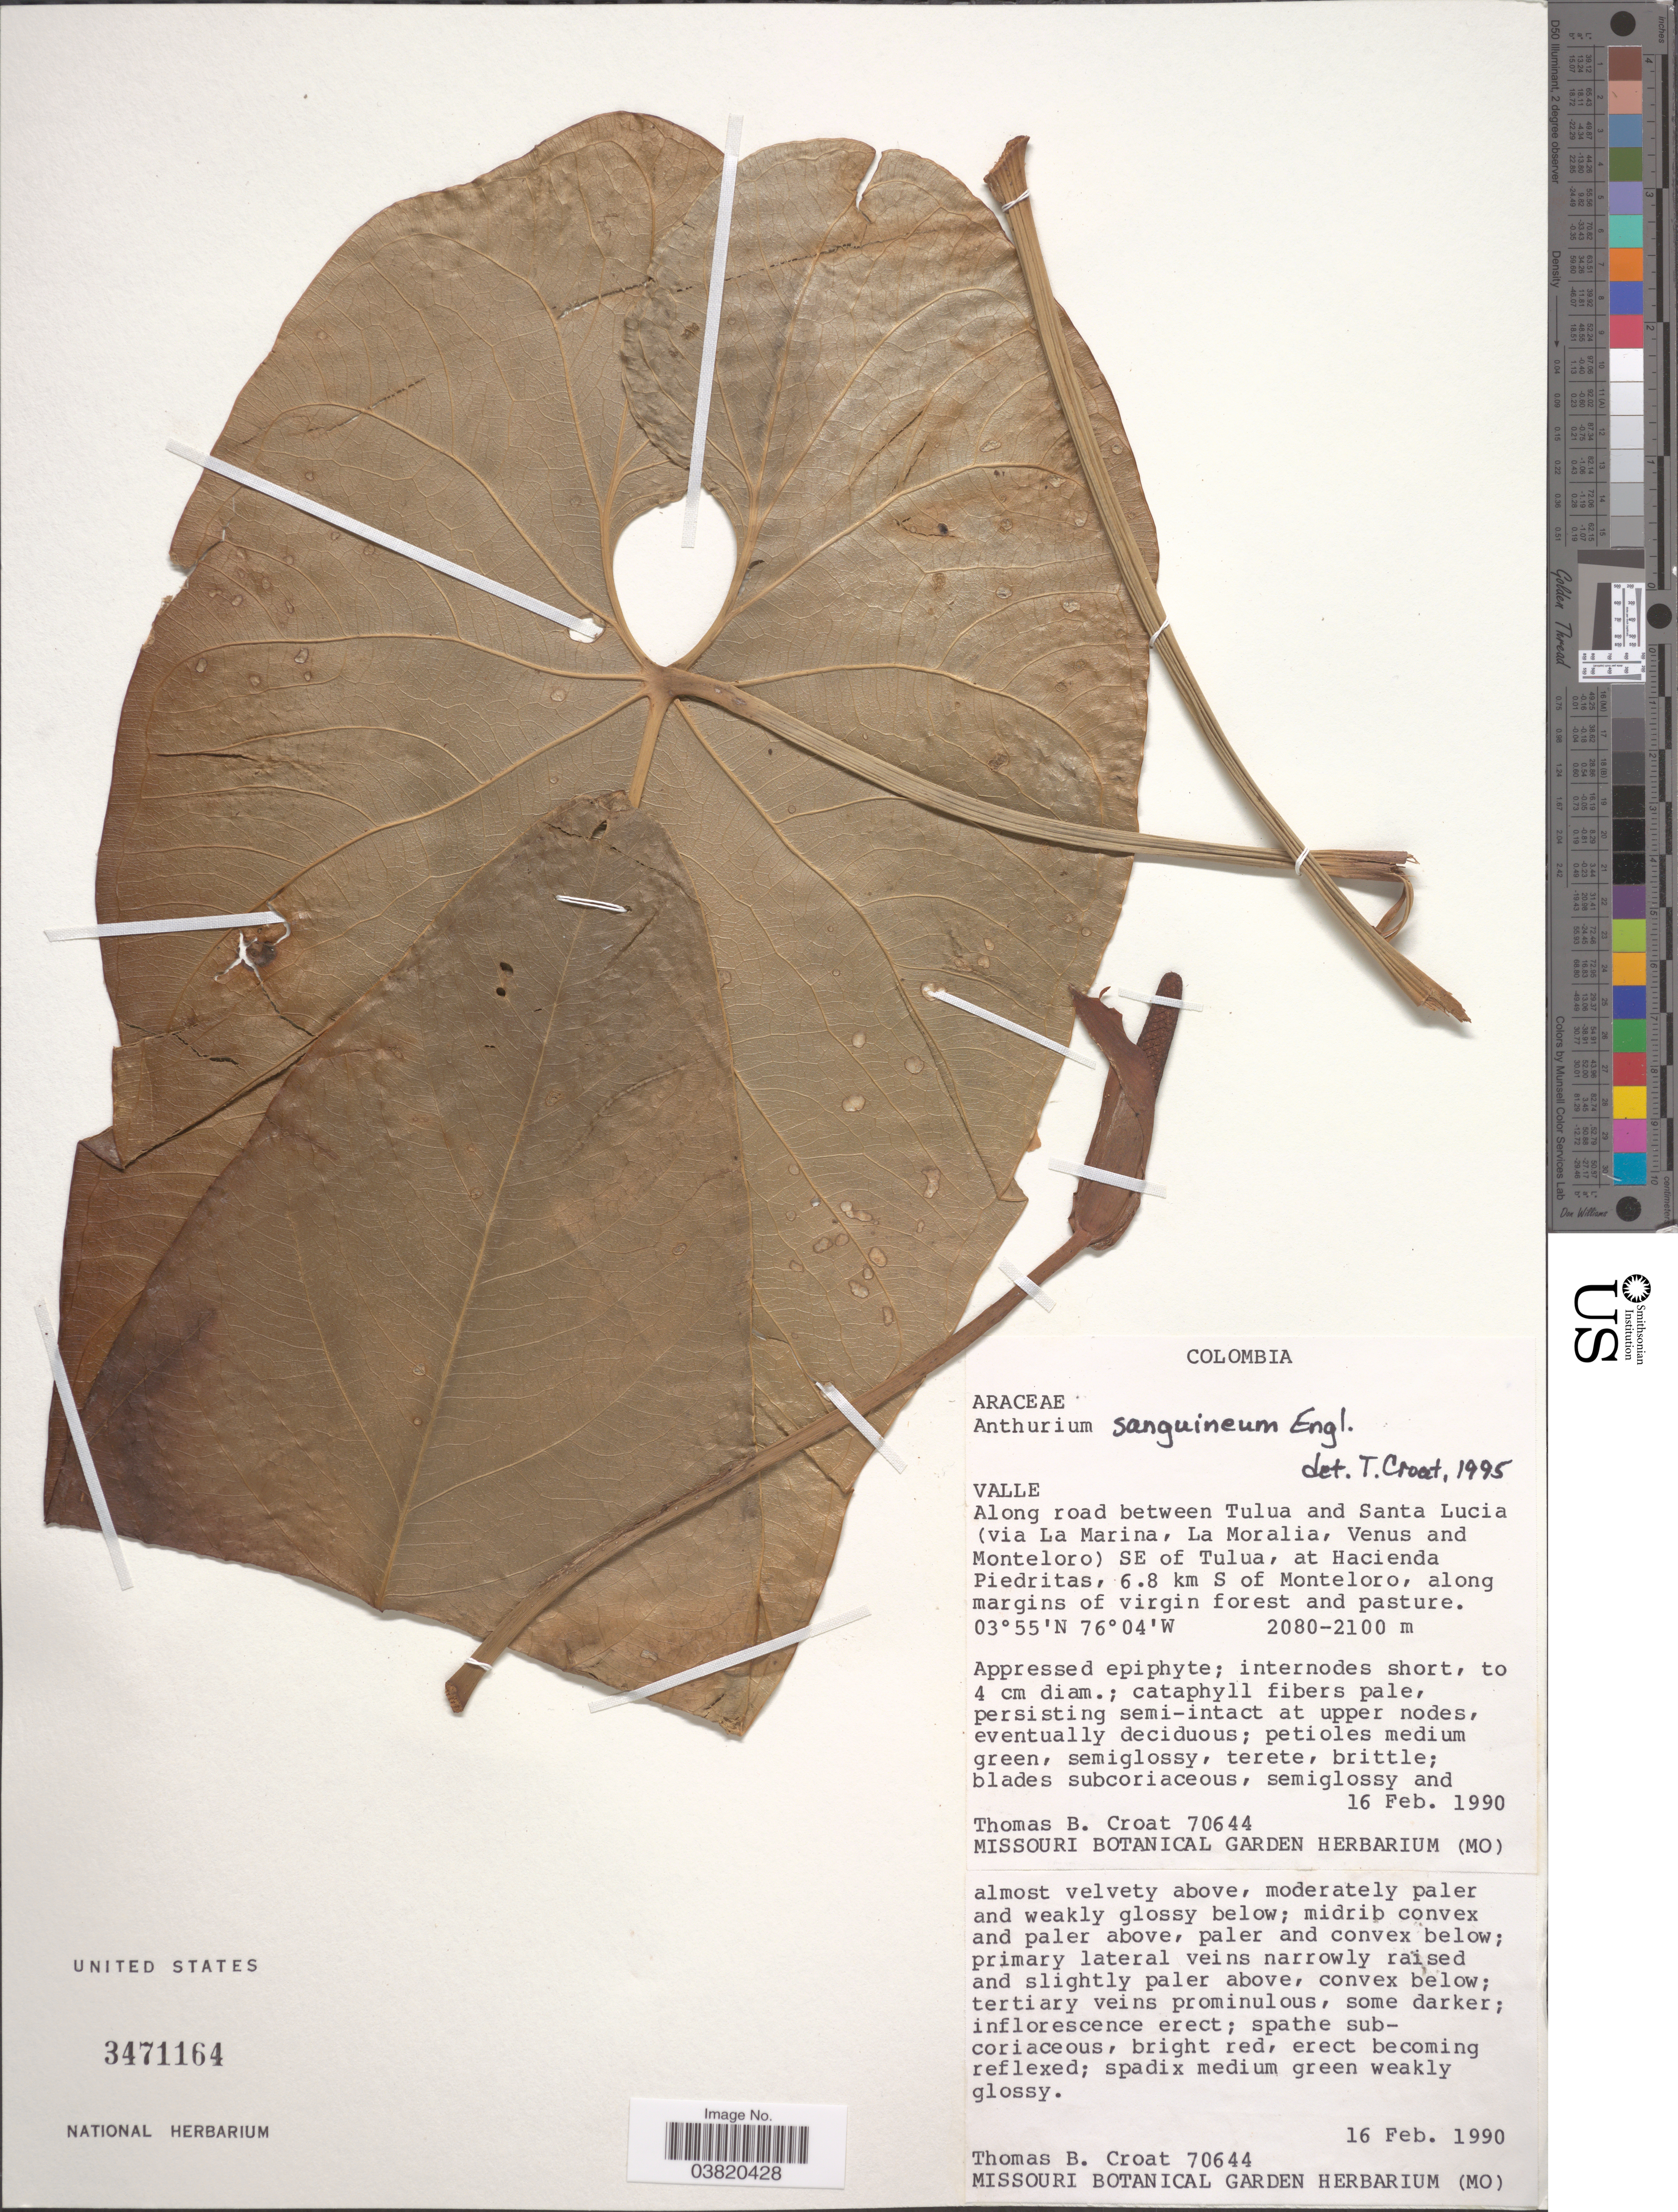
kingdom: Plantae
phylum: Tracheophyta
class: Liliopsida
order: Alismatales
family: Araceae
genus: Anthurium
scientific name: Anthurium sanguineum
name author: Engl.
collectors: T. B. Croat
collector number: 70644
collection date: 1990-02-16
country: Colombia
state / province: Valle del Cauca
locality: Valle. Along road between Tulua and Santa Lucia (via La Marina, La Moralia, Venus and Monteloro) SE of Tulua, at Hacienda Piedritas, 6.8 km S of Monteloro, along margins of virgin forest and pasture.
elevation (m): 2080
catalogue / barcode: US 3471164